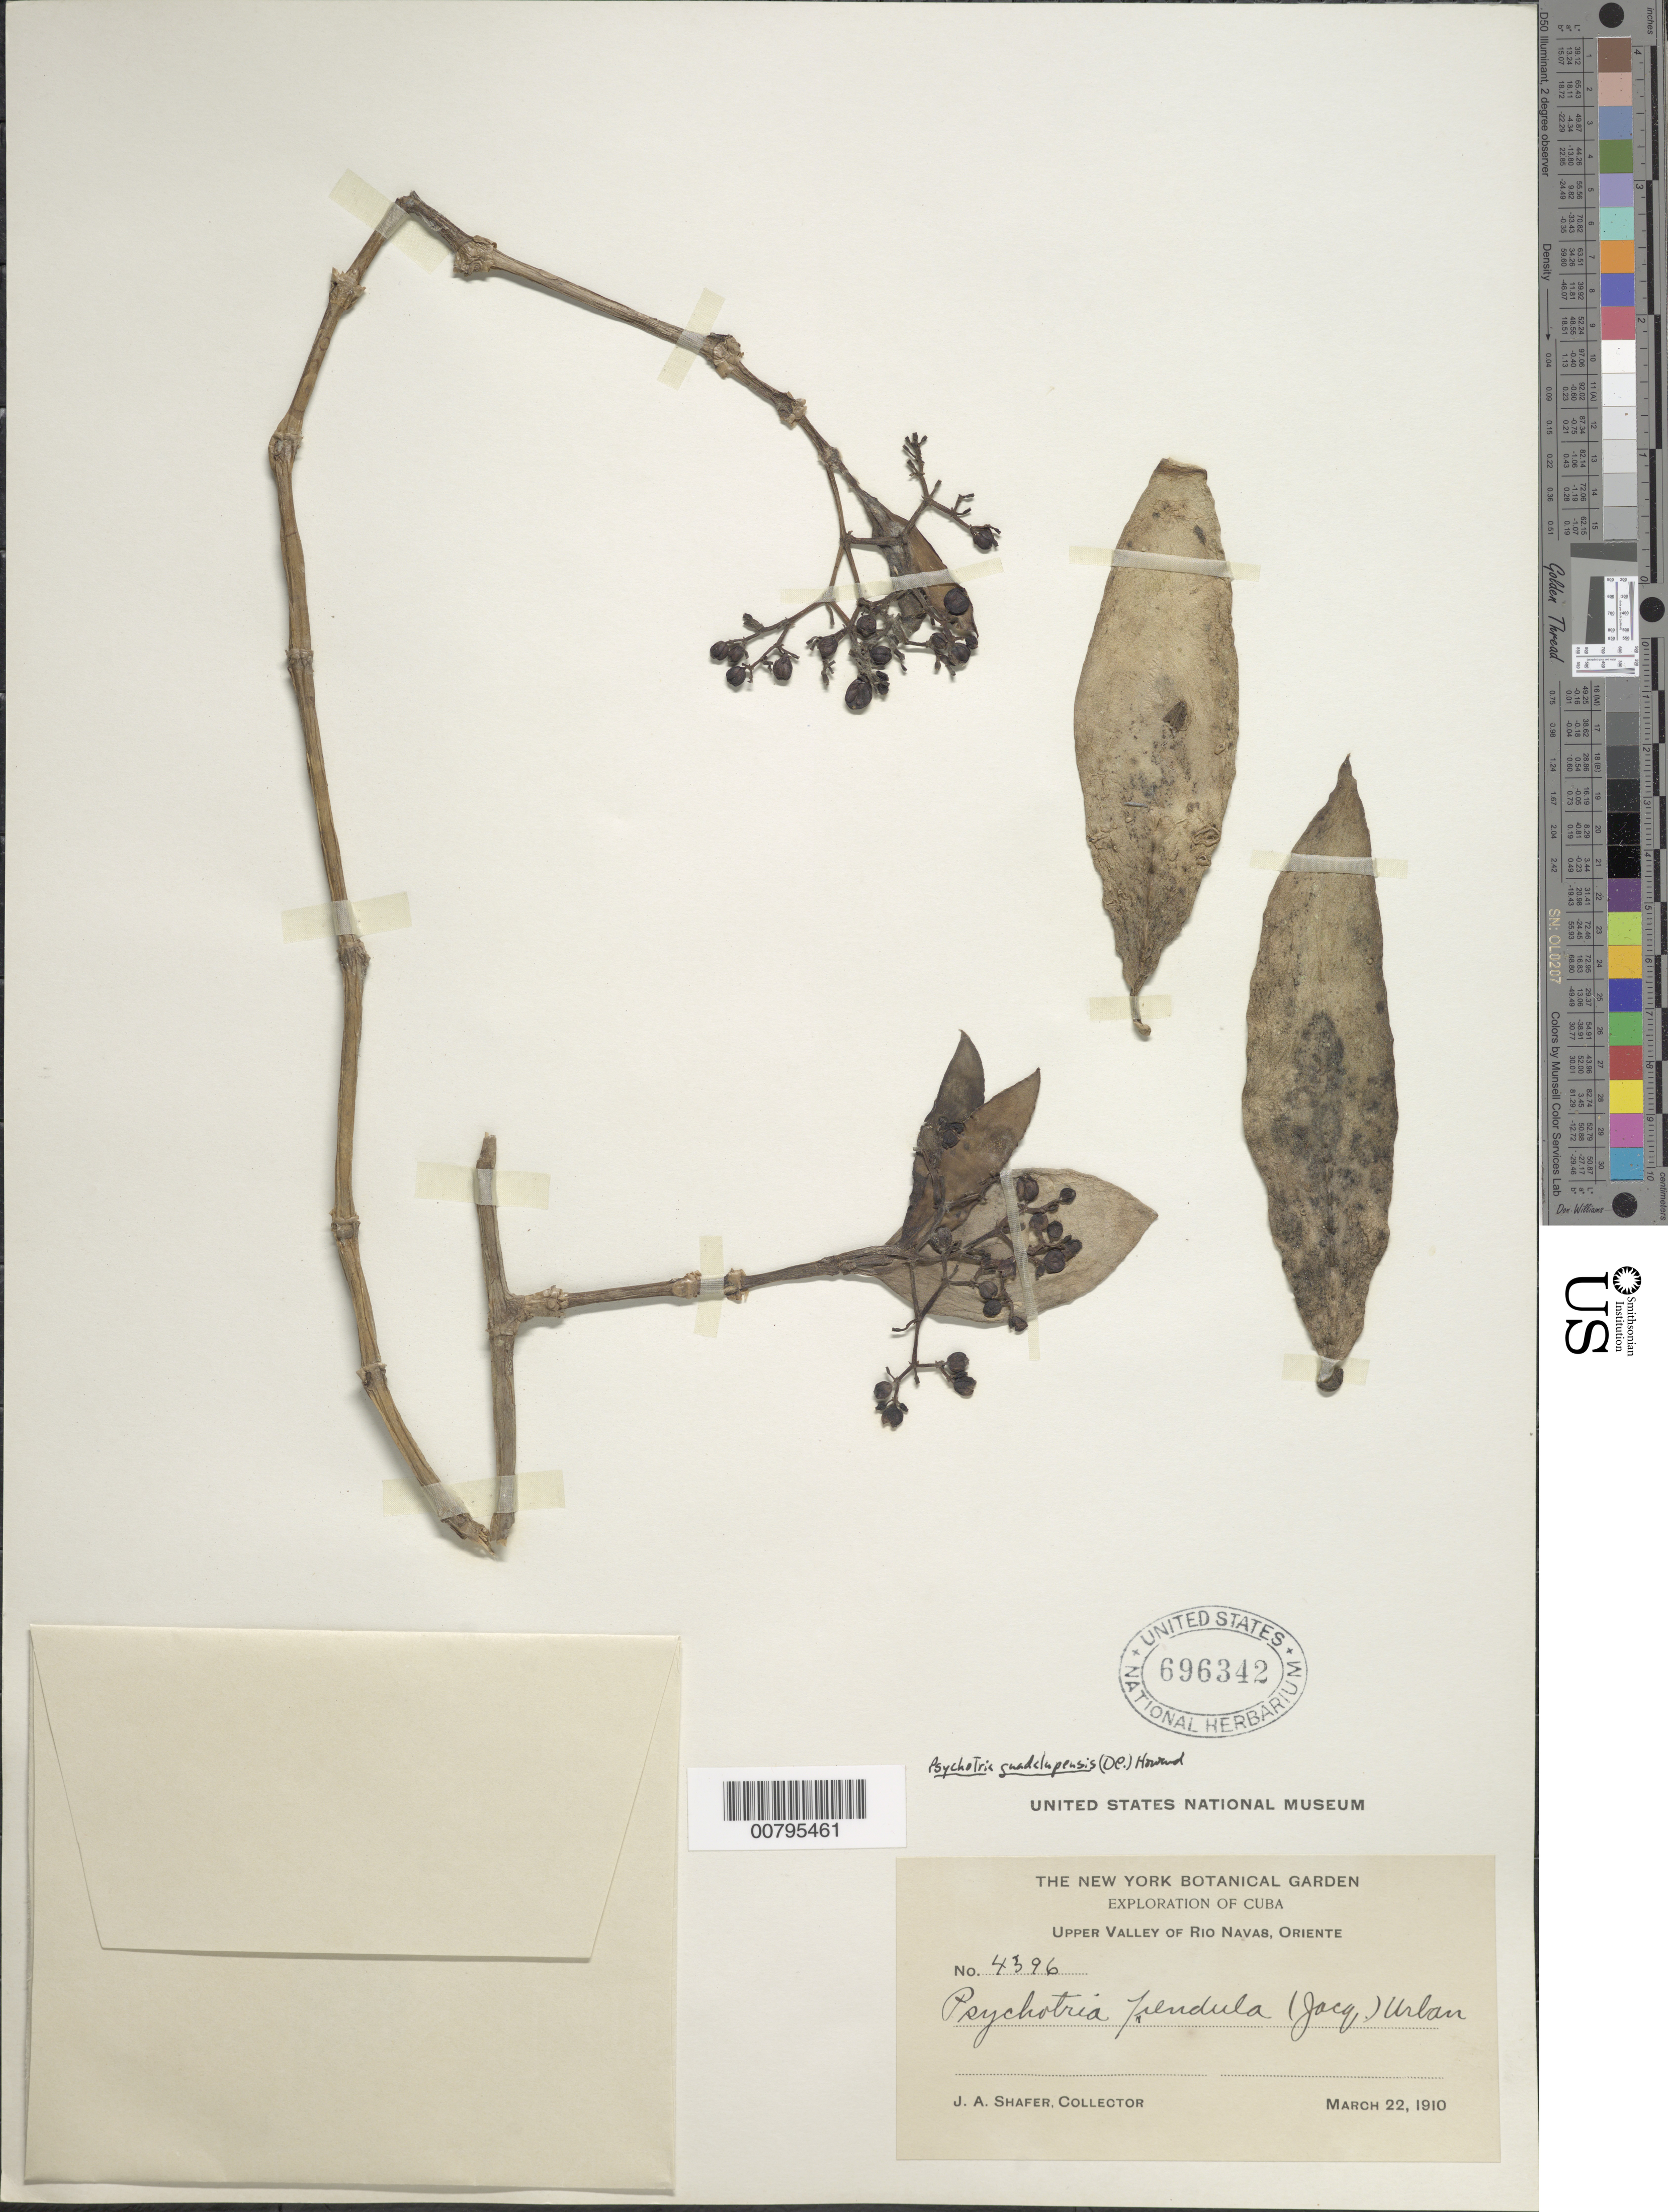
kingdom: Plantae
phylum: Tracheophyta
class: Magnoliopsida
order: Gentianales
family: Rubiaceae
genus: Notopleura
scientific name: Notopleura guadalupensis subsp. tetrapyren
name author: (Urb.) C.M. Taylor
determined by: Nicolson, Dan H.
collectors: J. A. Shafer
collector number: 4396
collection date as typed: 22 Mar 1910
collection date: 1910-03-22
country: Cuba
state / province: Oriente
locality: Upper Valley of Rio Navas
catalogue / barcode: US 696342